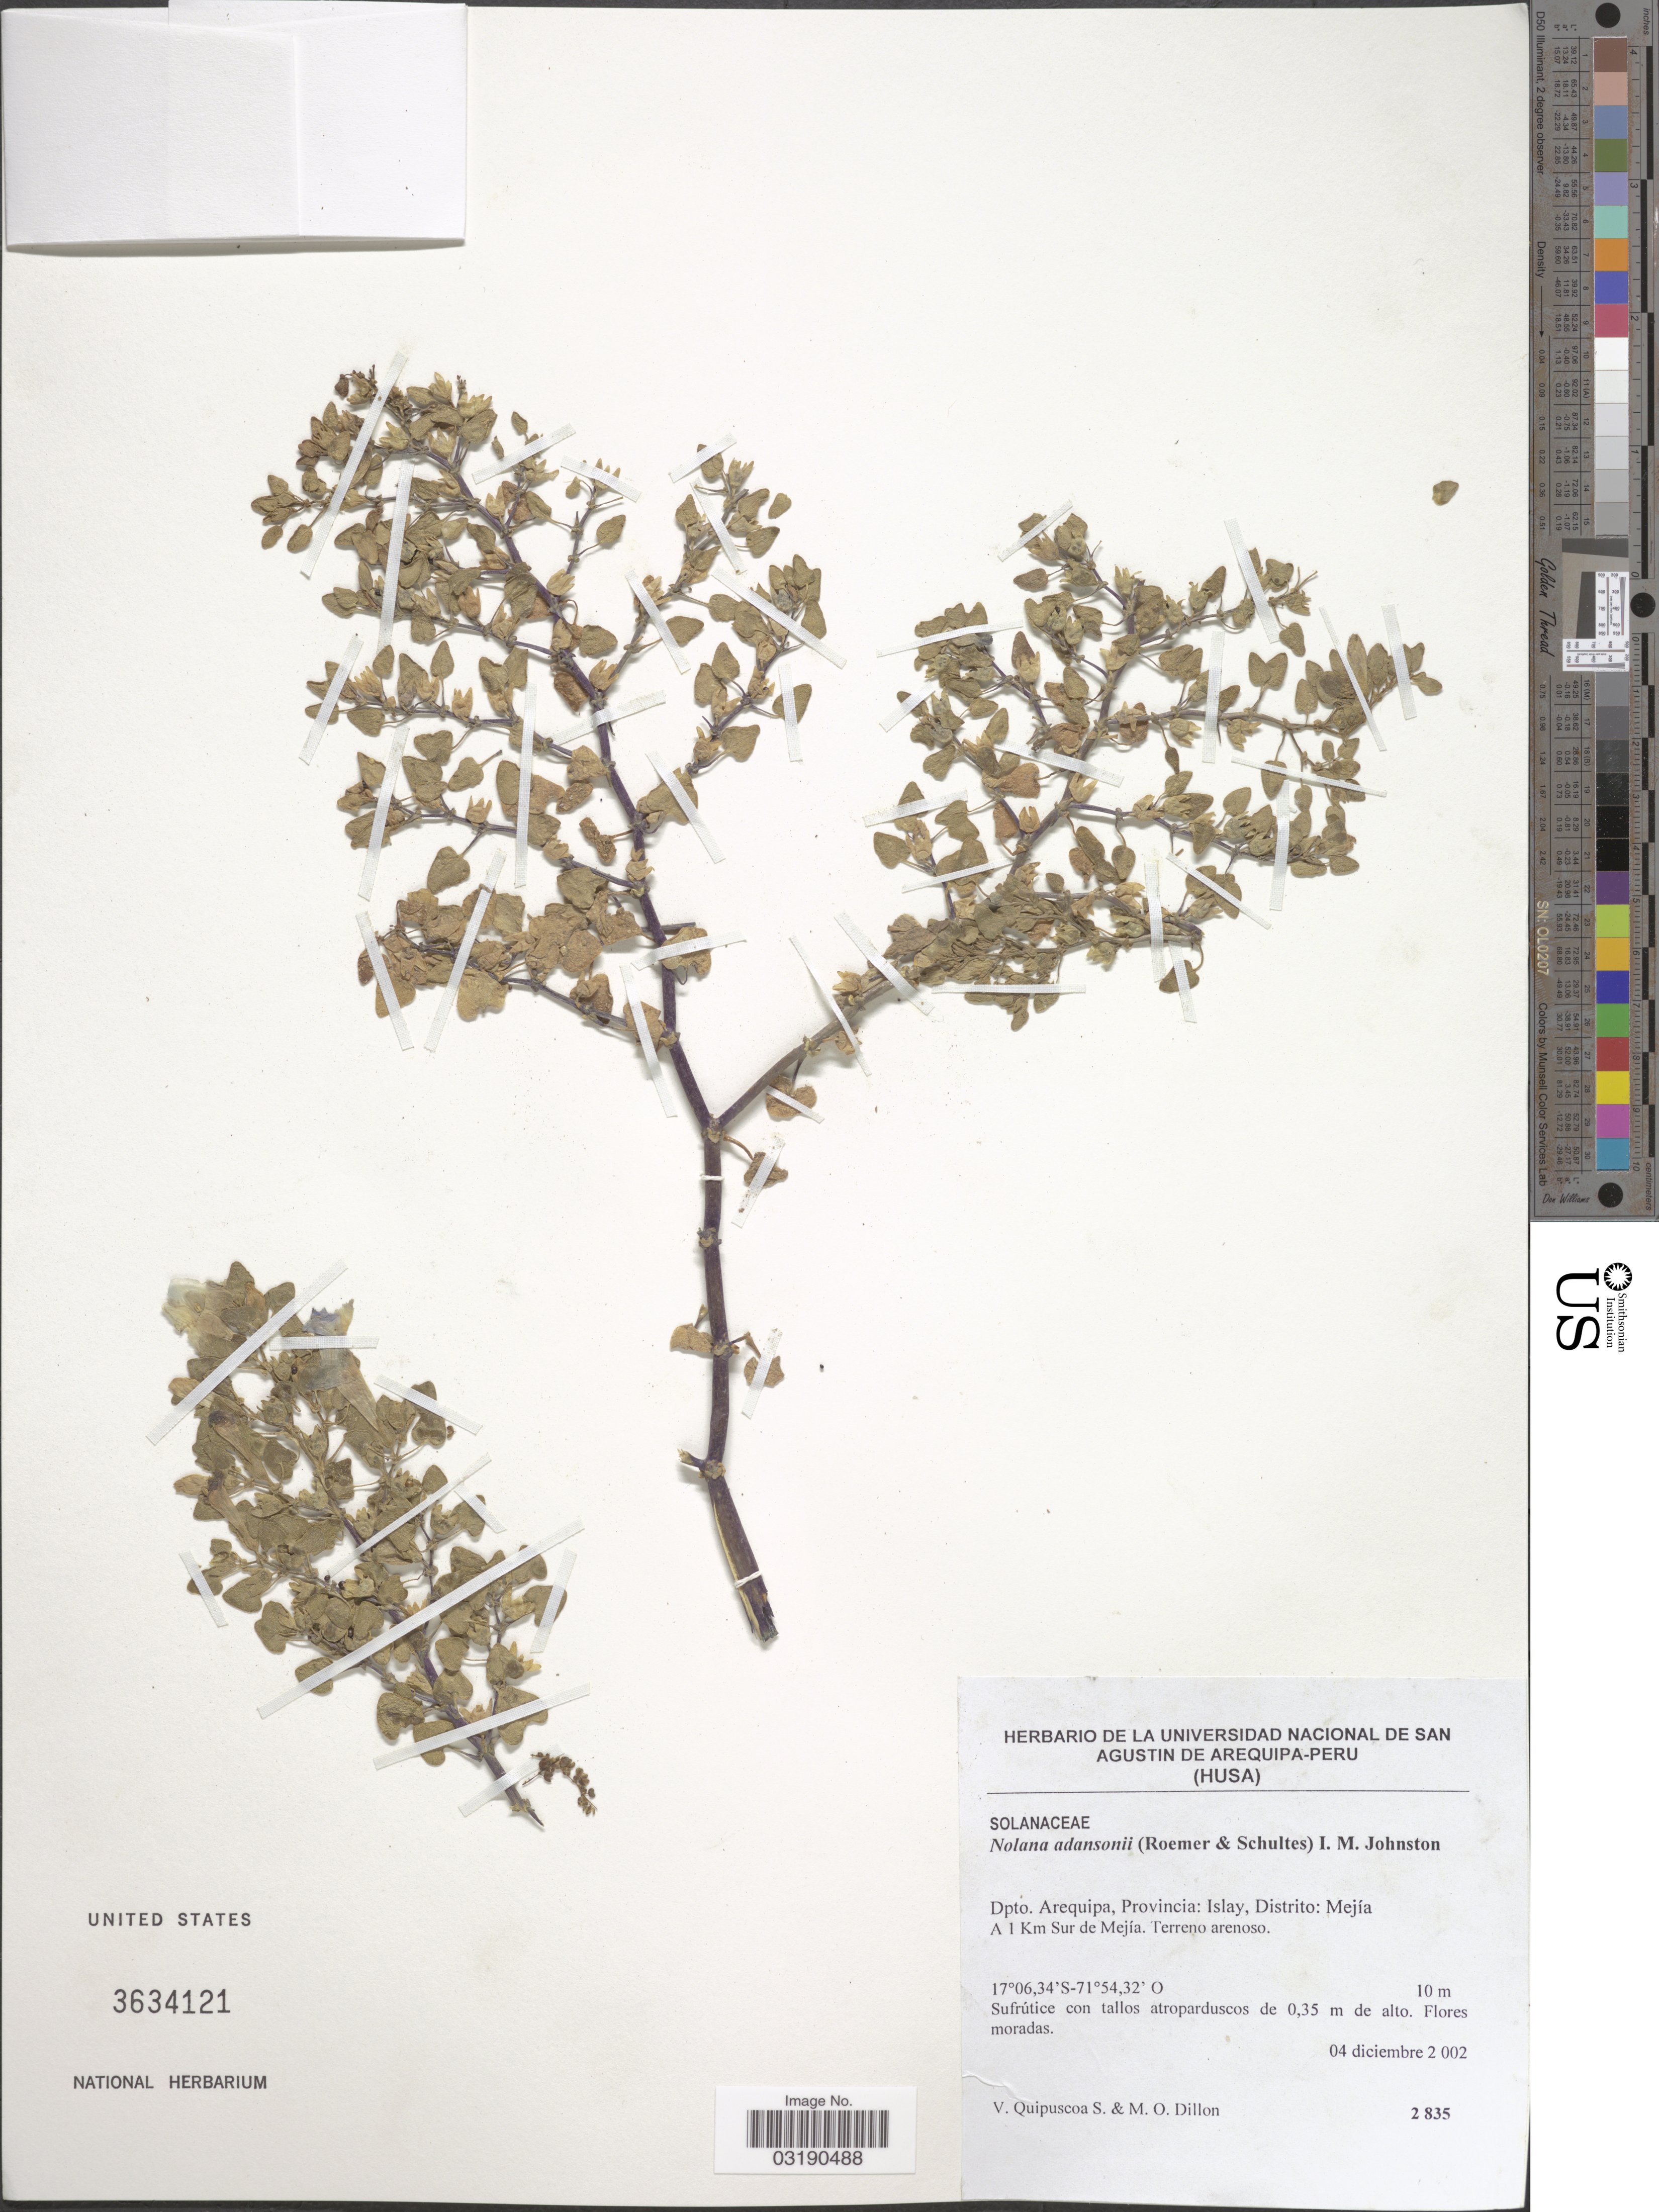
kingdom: Plantae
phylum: Tracheophyta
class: Magnoliopsida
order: Solanales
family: Solanaceae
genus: Nolana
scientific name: Nolana adansonii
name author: I.M. Johnst.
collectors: V. Quipuscoa & M. O. Dillon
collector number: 2835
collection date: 2002-12-04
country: Peru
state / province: Arequipa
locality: Dpto. Arequipa, Provincia: Islay, Distrito: Mejía A 1 Km Sur de Mejía.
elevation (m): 10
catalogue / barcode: US 3634121